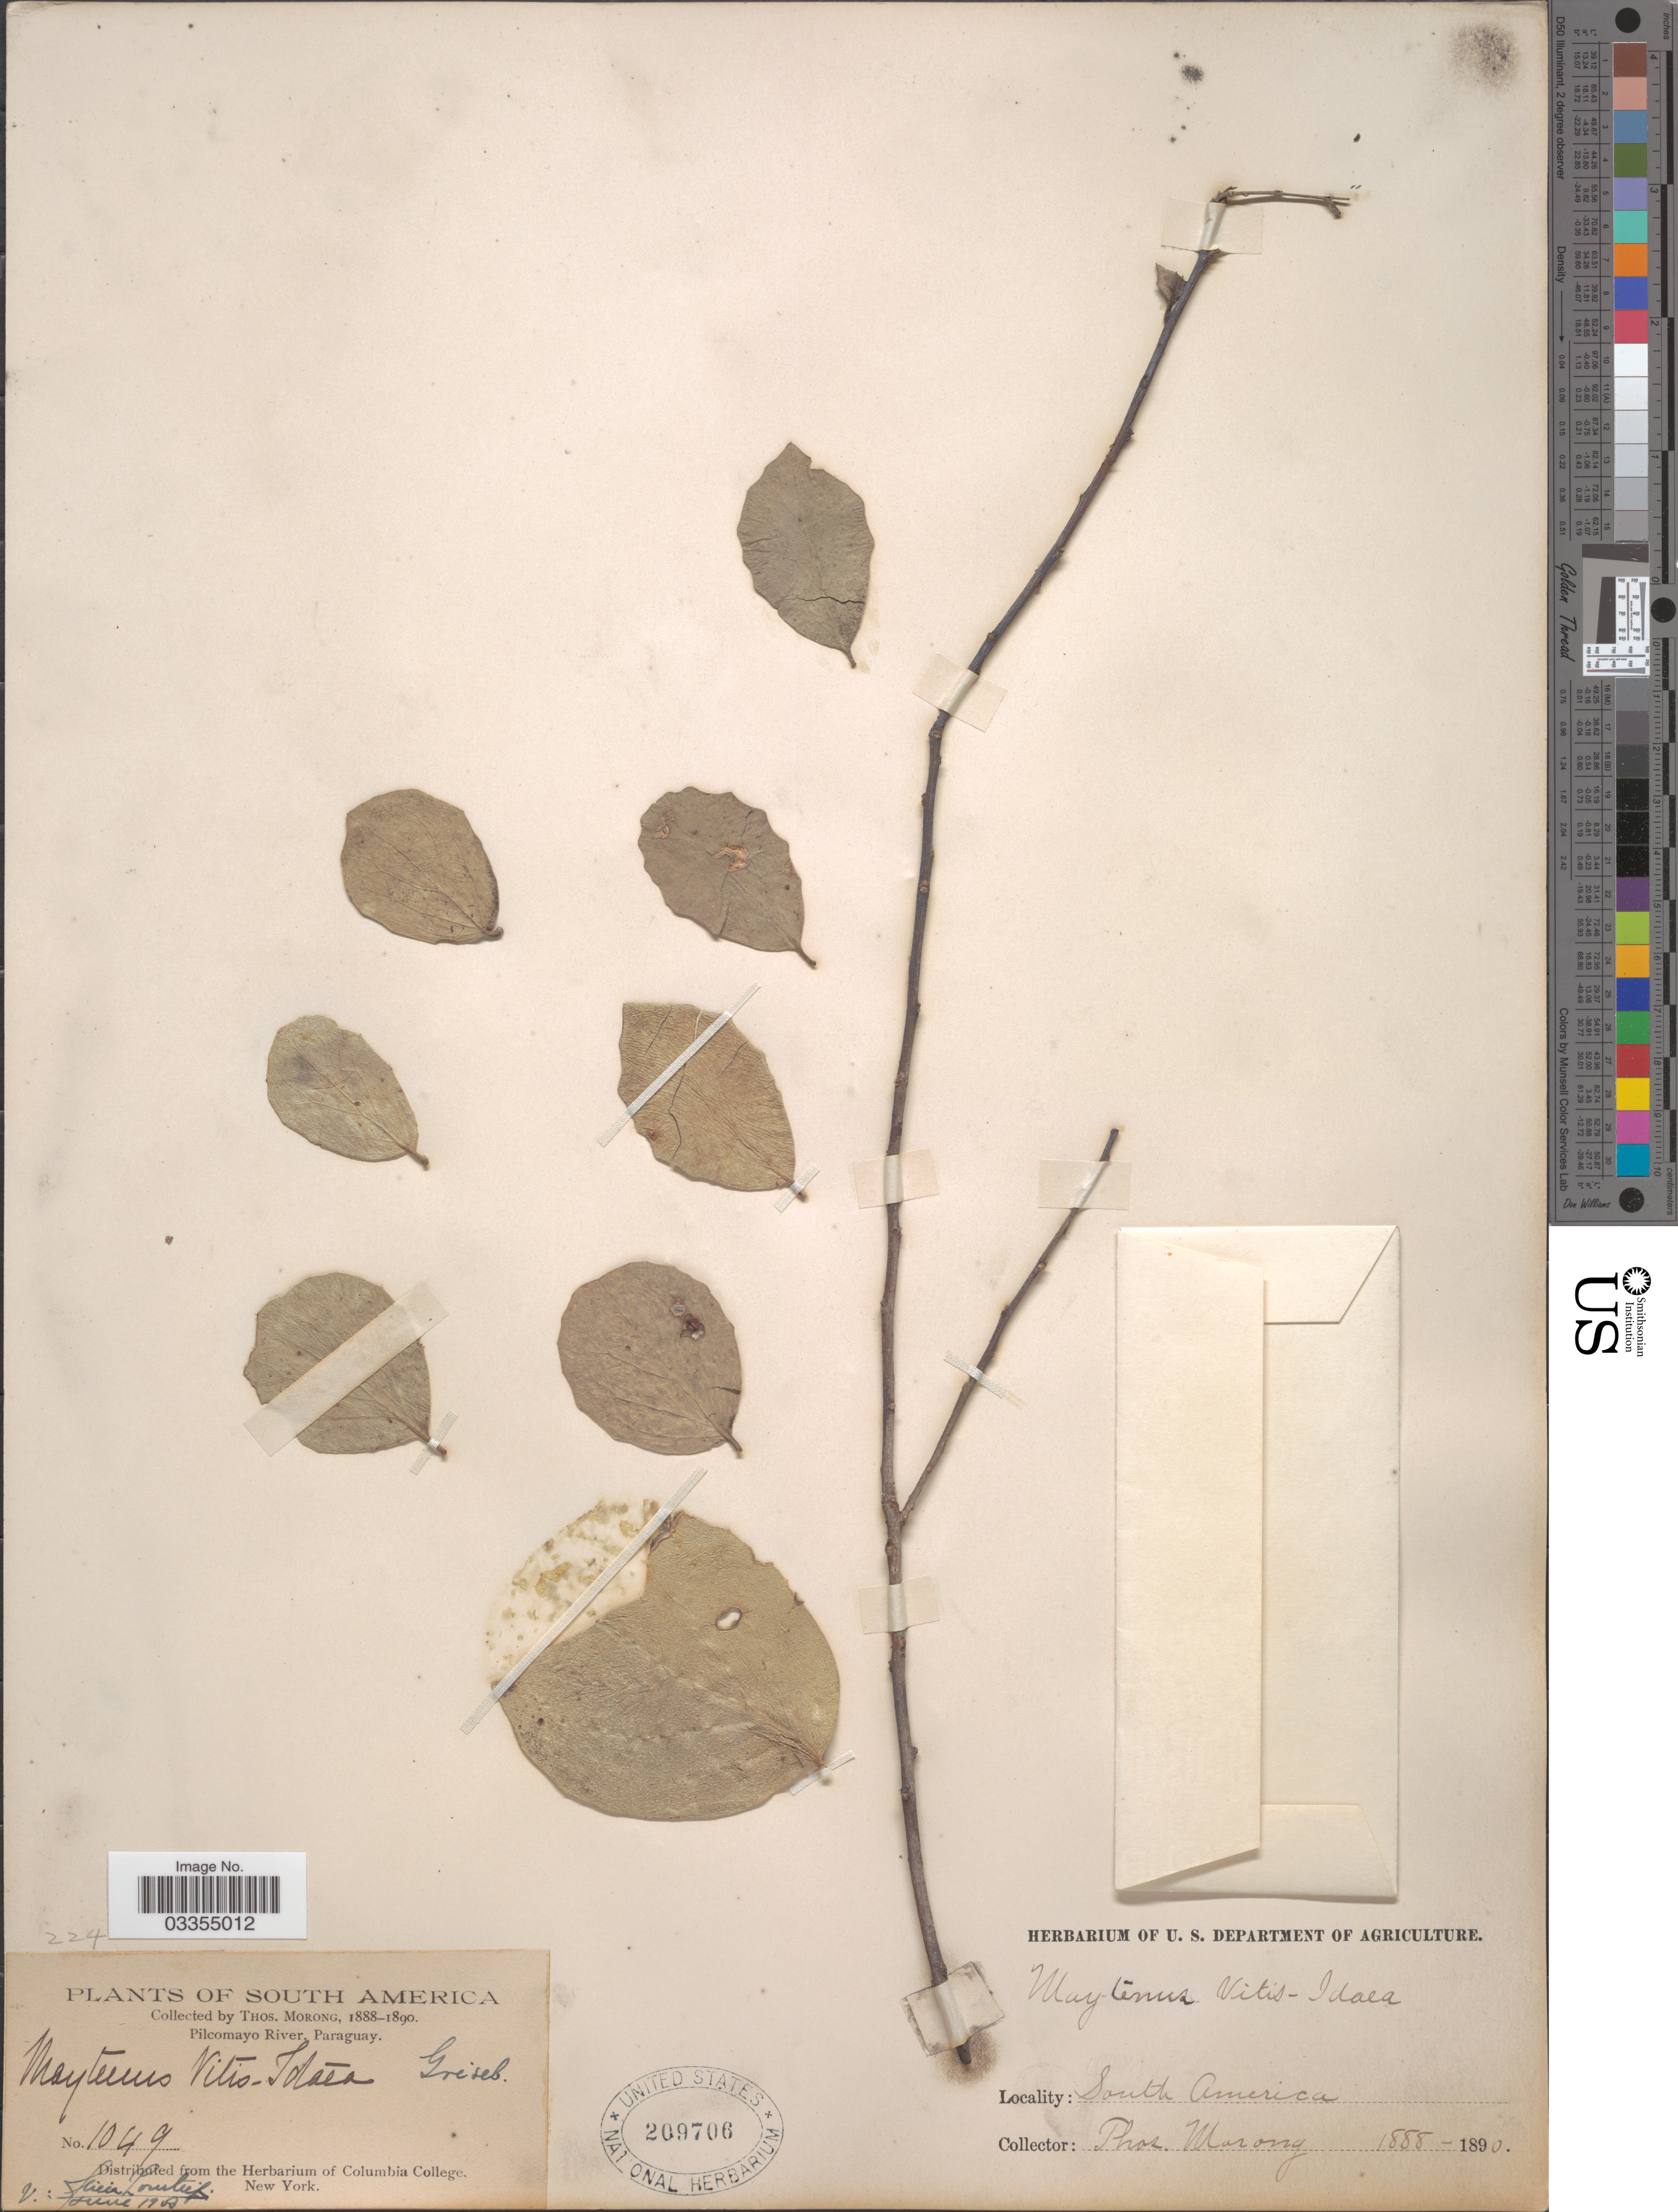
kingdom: Plantae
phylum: Tracheophyta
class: Magnoliopsida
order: Celastrales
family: Celastraceae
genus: Tricerma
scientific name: Tricerma vitis-idaeum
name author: (Griseb.) Lundell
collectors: ex herb. T. Morong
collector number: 1049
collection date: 1888/1890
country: Paraguay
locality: Pilcomayo River.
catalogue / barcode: US 209706